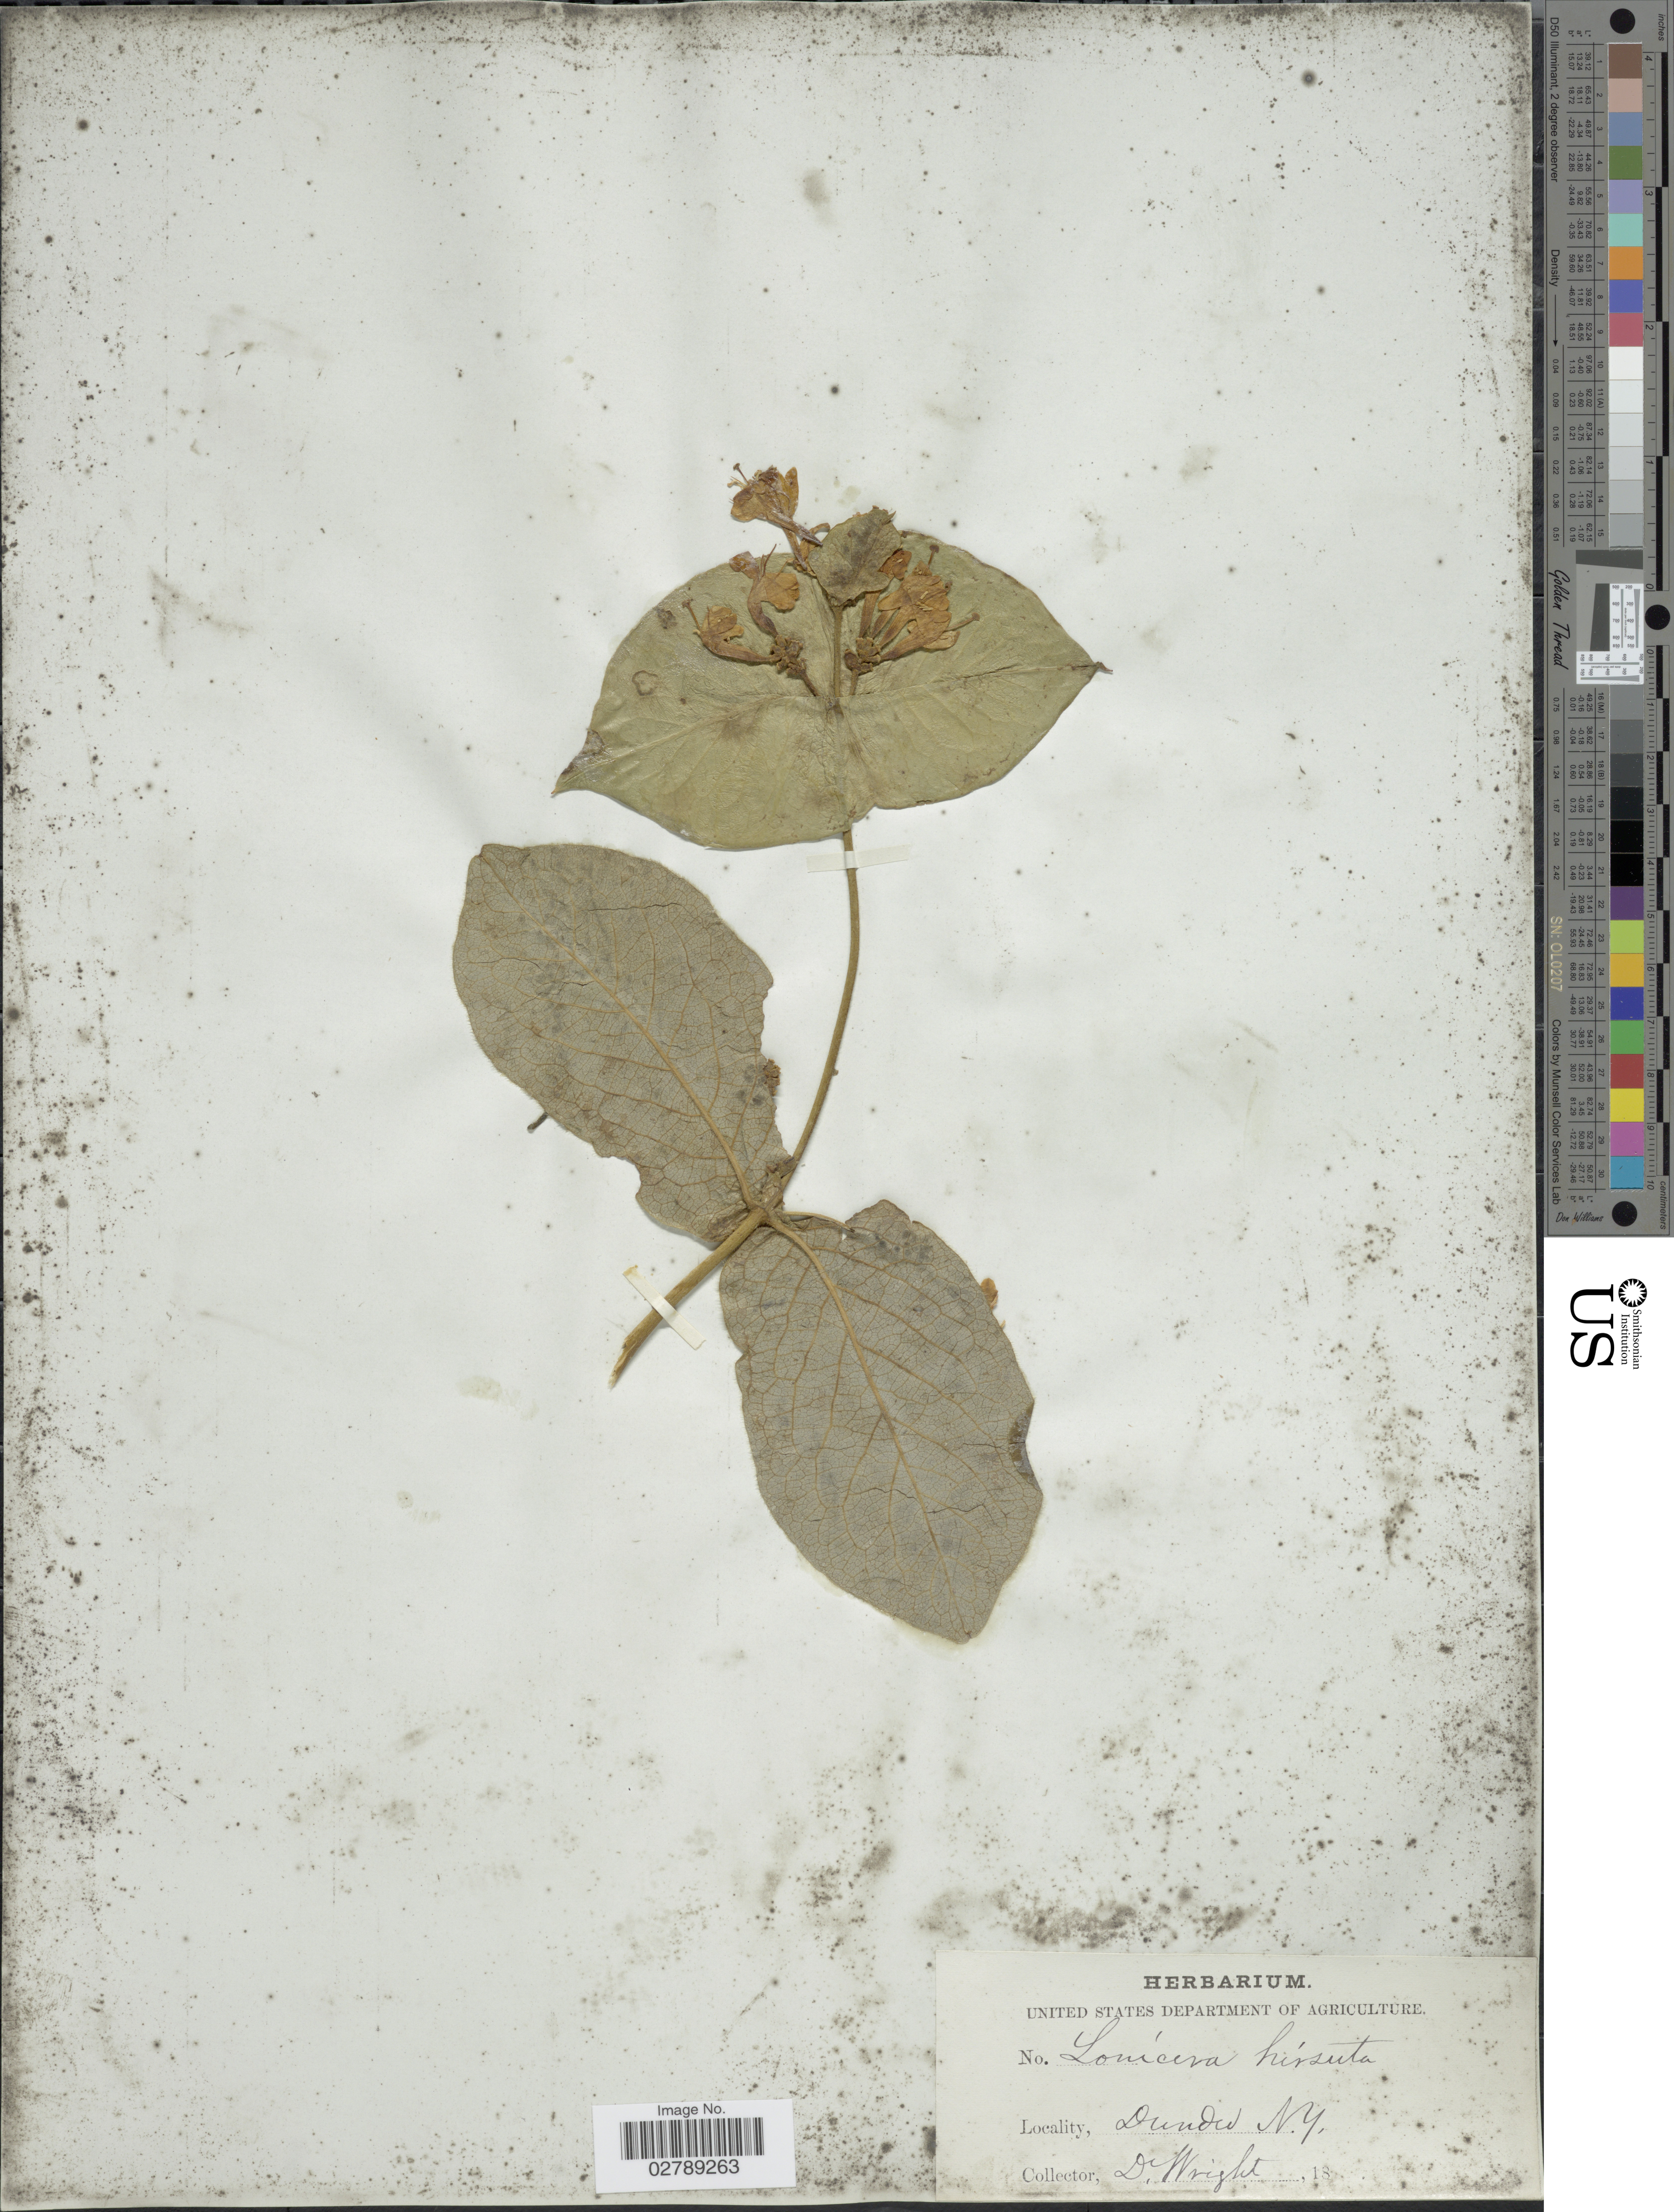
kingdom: Plantae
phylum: Tracheophyta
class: Magnoliopsida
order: Dipsacales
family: Caprifoliaceae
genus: Lonicera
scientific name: Lonicera hirsuta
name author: Eaton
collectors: Wright, --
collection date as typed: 18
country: United States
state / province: New York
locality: Dundee